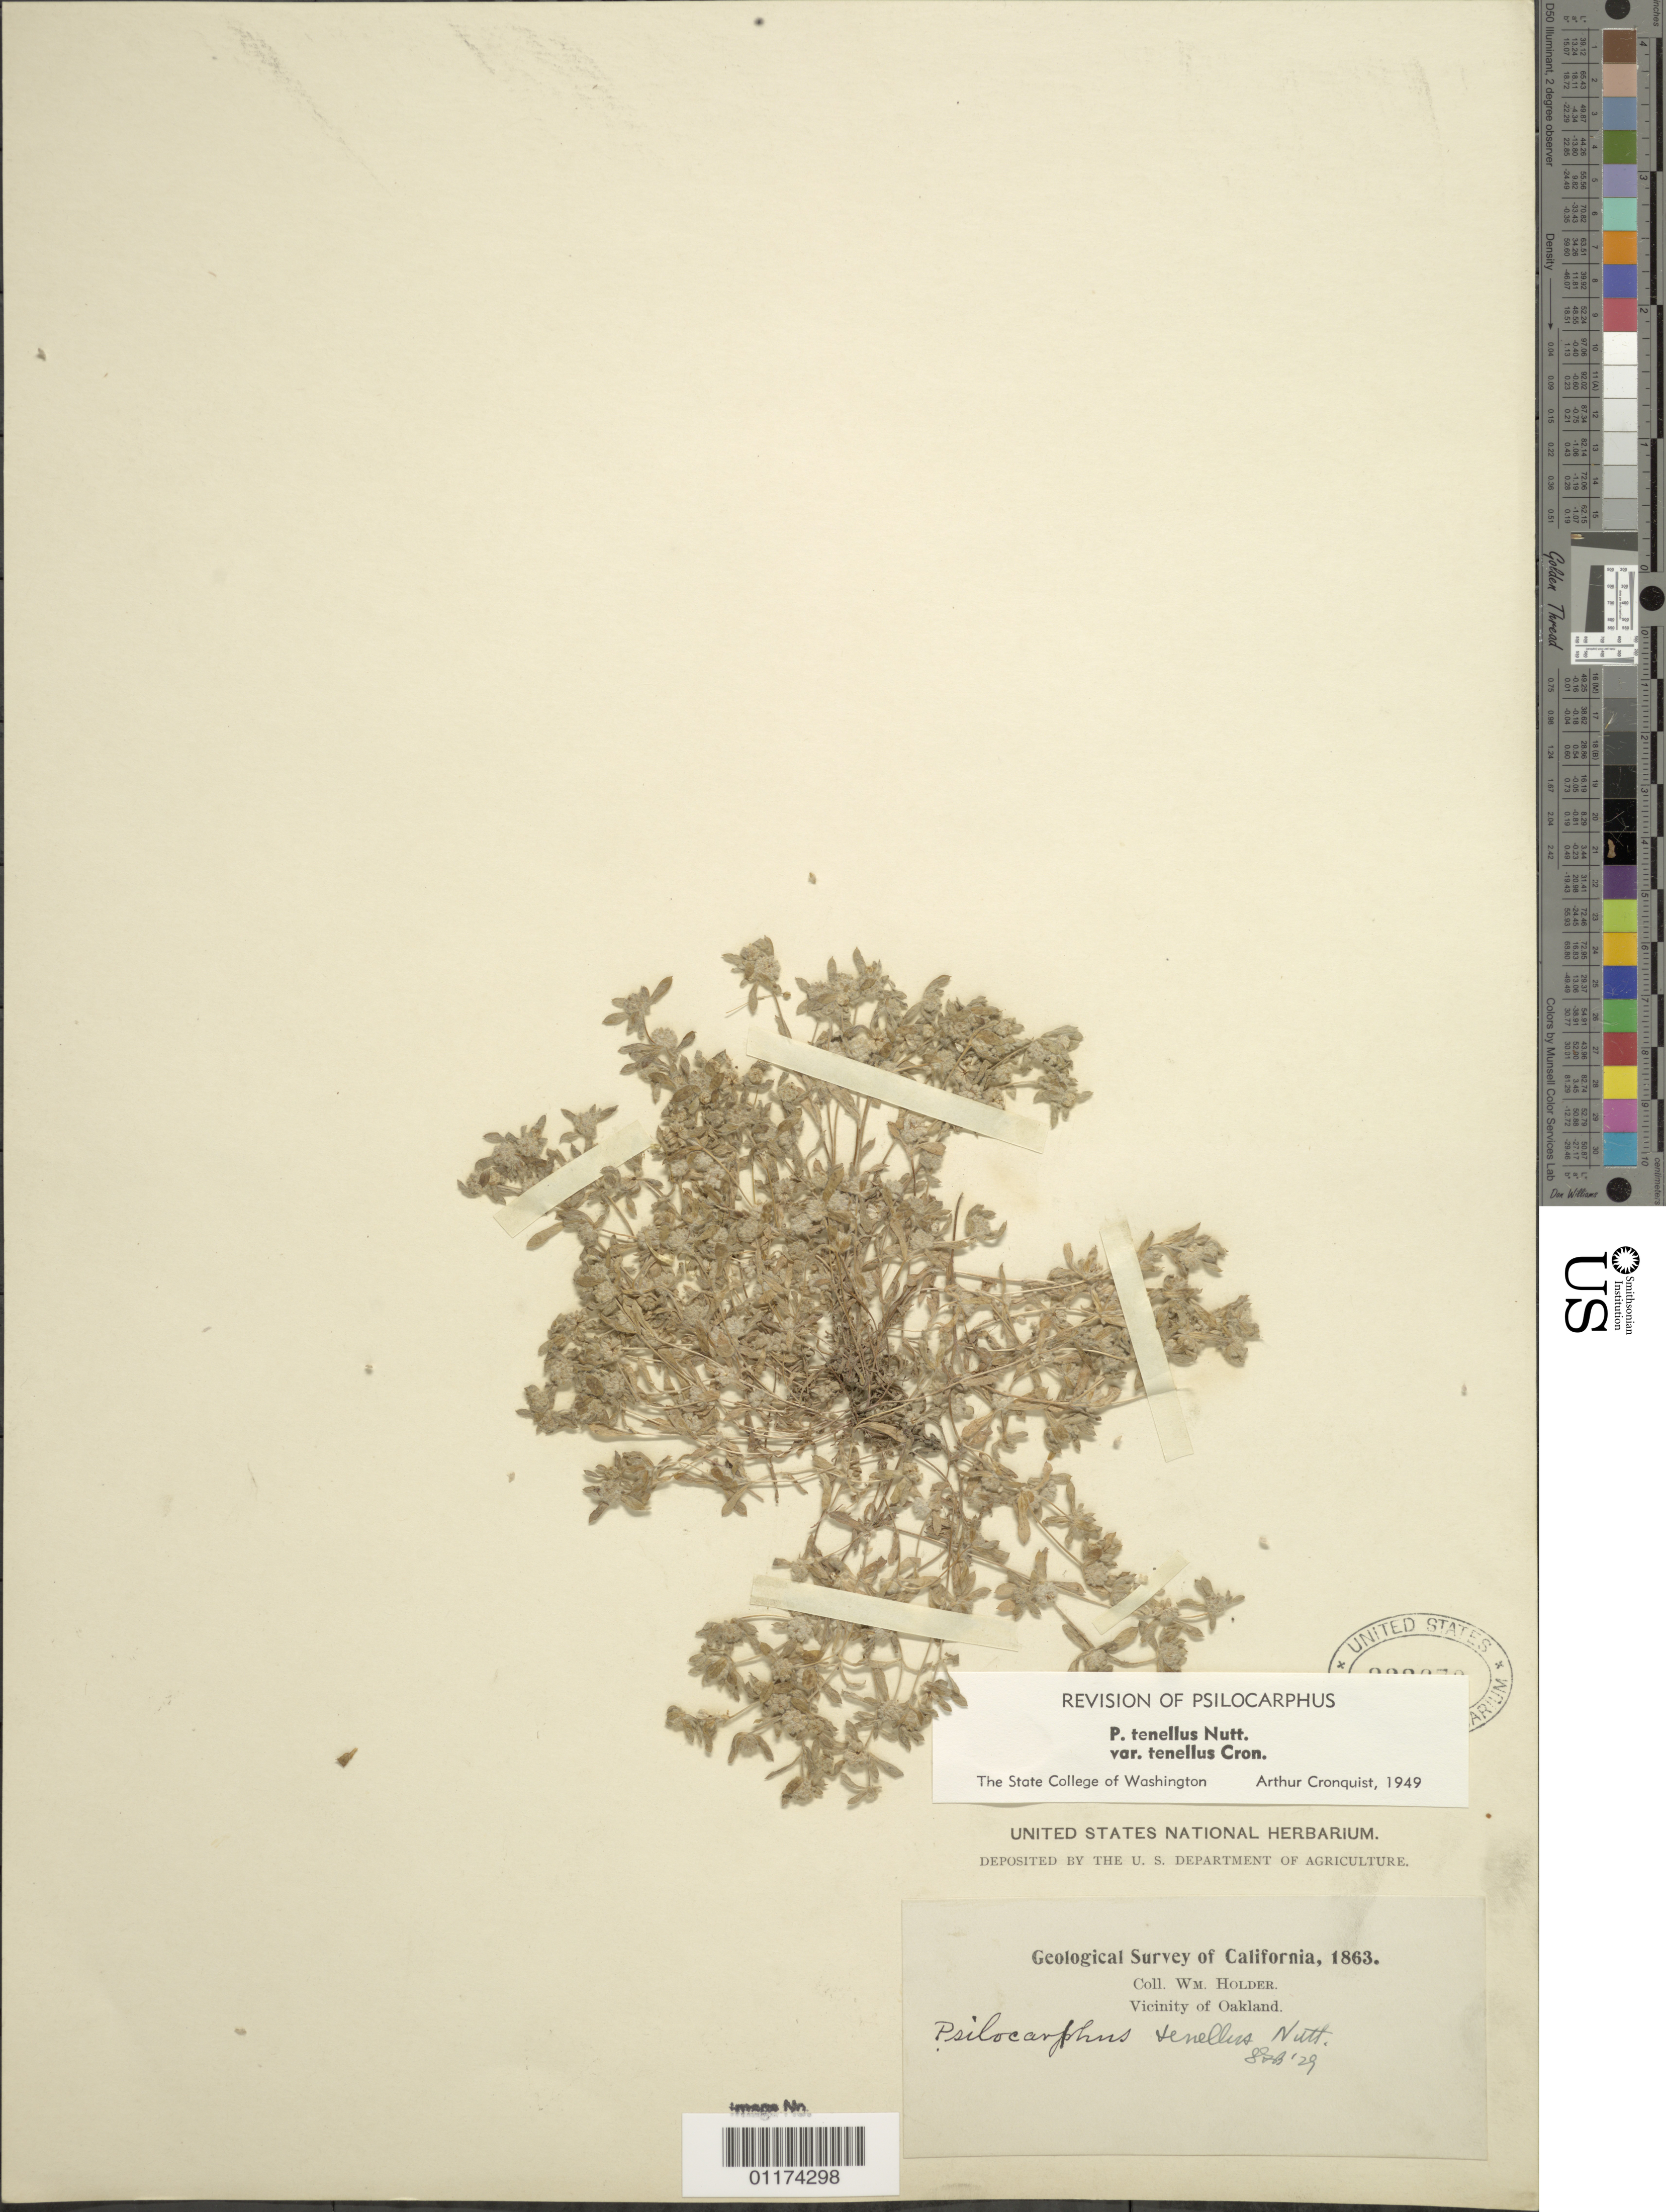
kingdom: Plantae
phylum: Tracheophyta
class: Magnoliopsida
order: Asterales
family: Asteraceae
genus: Psilocarphus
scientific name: Psilocarphus tenellus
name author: Nutt.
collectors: W. Holder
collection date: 1863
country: United States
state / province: California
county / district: Alameda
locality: Near Oakland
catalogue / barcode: US 323670